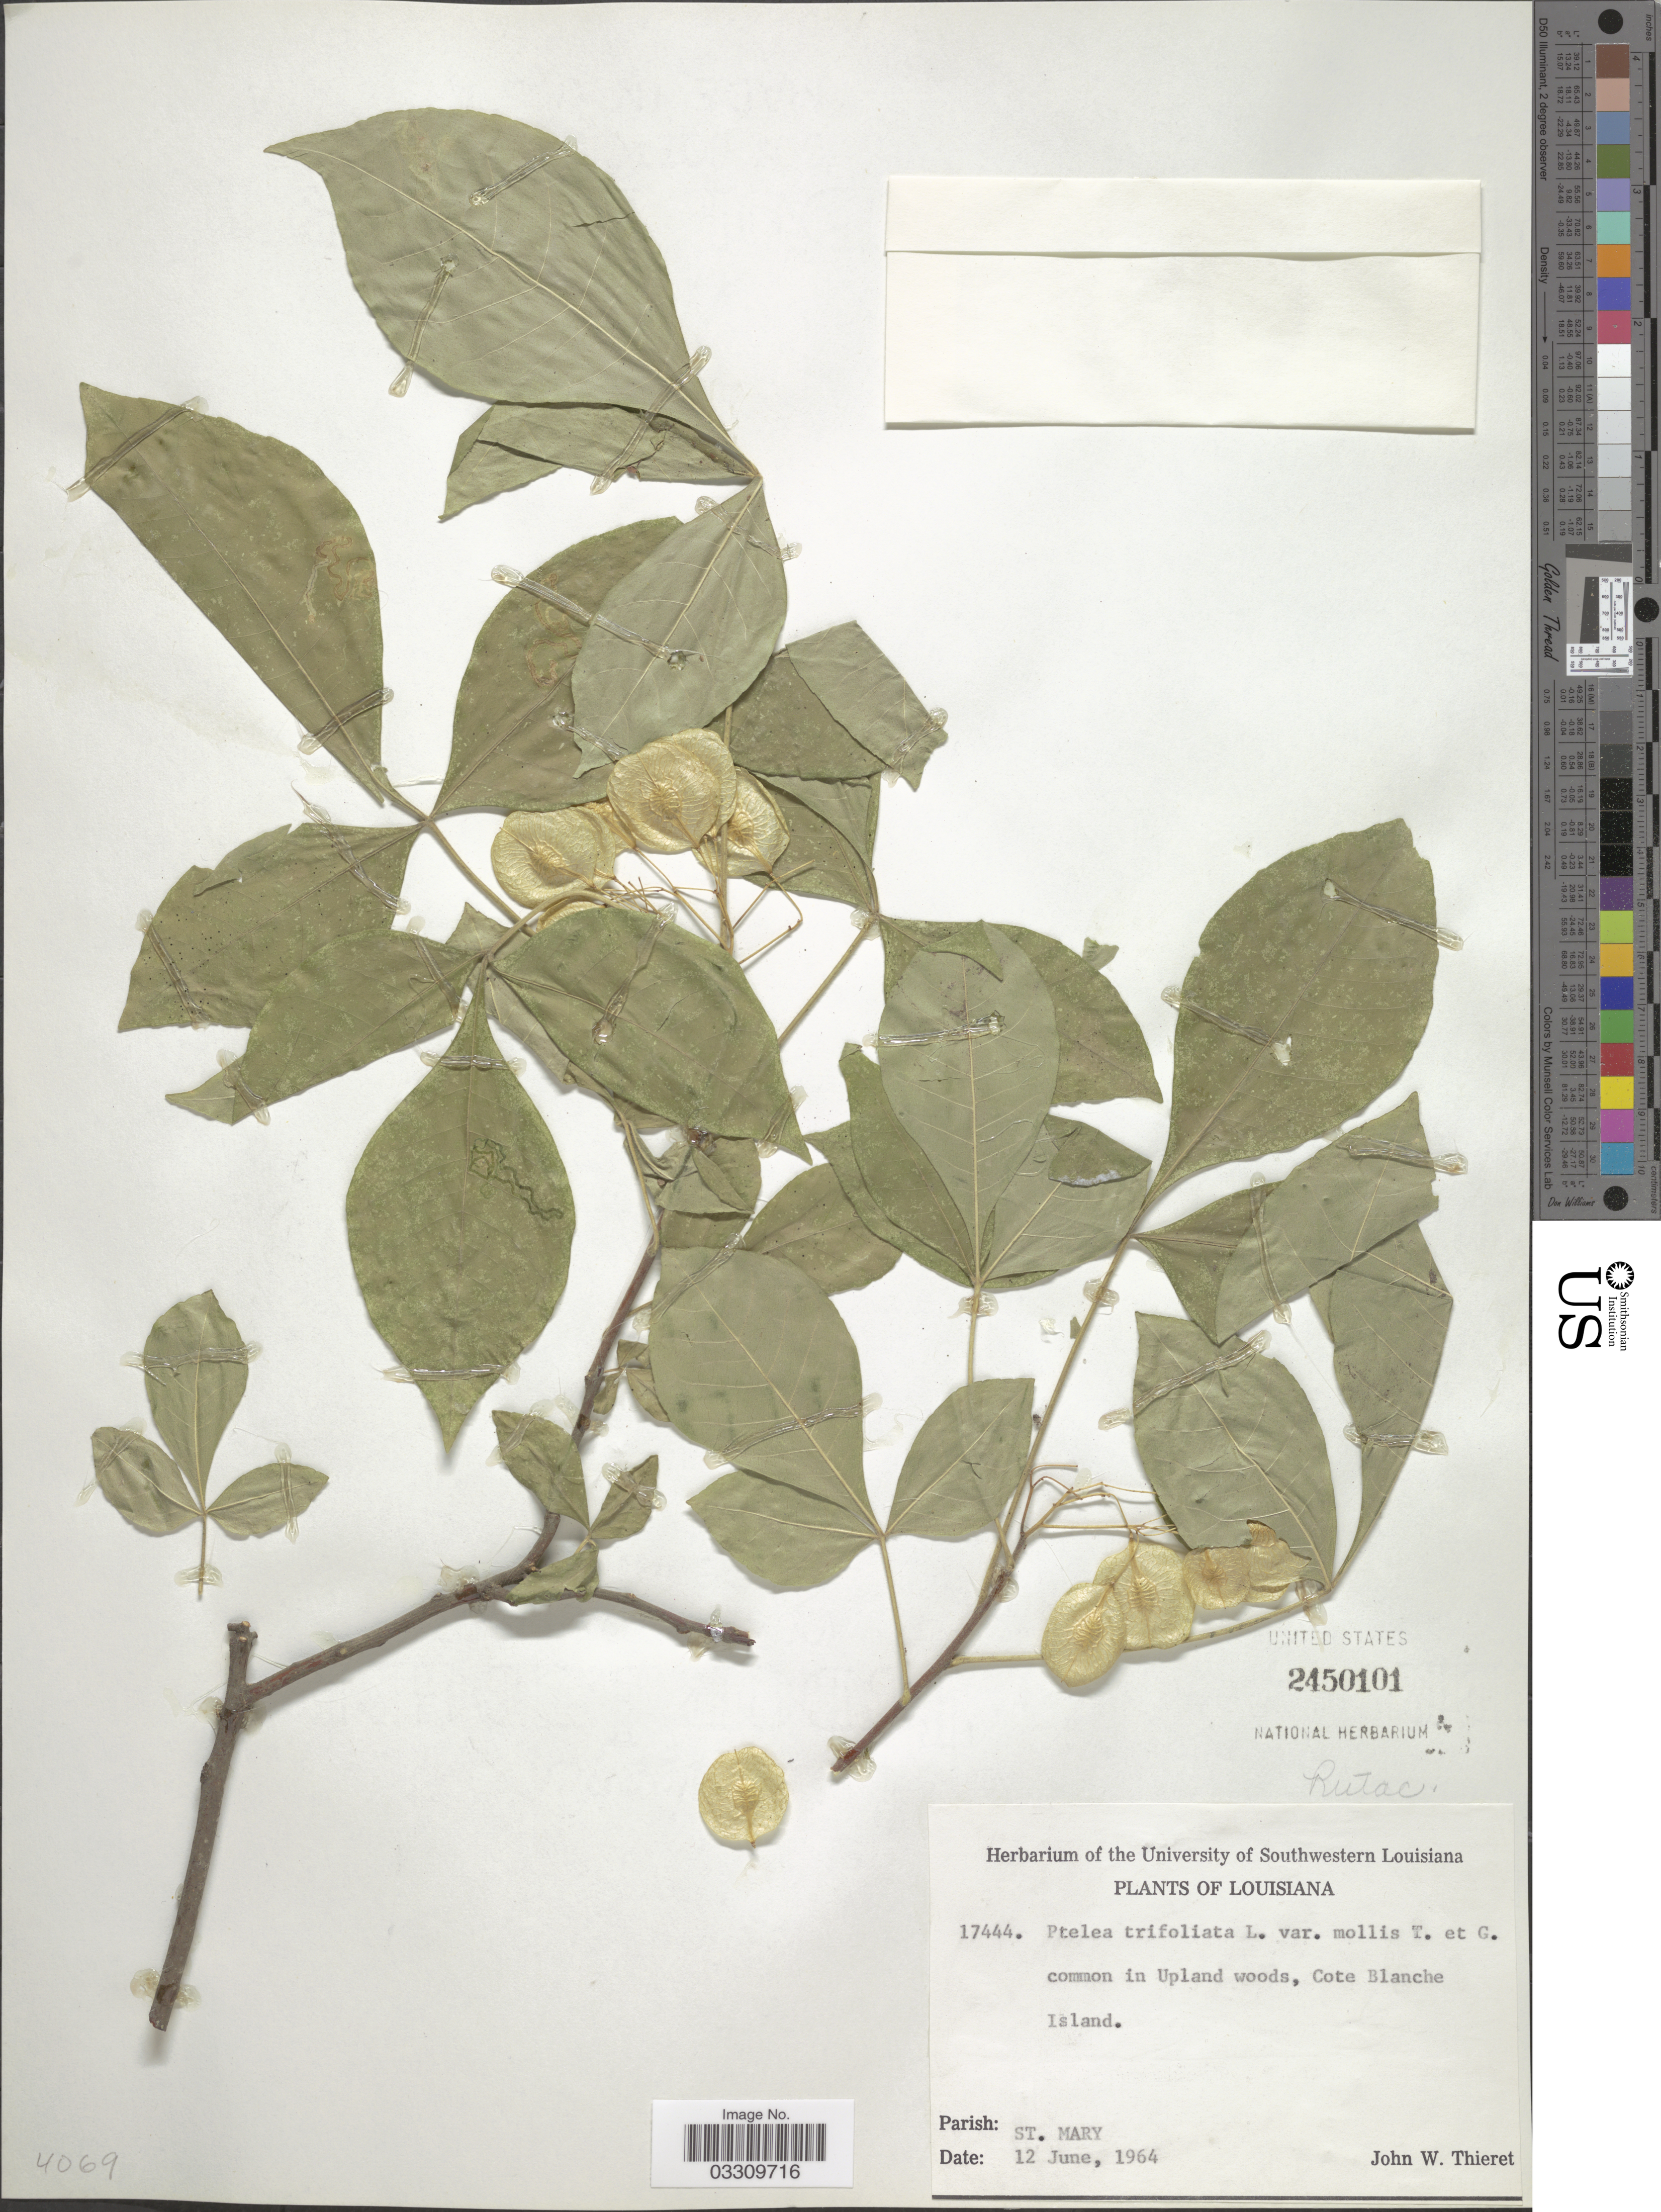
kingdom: Plantae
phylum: Tracheophyta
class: Magnoliopsida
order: Sapindales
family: Rutaceae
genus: Ptelea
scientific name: Ptelea trifoliata var. mollis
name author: Torr. & A. Gray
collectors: J. W. Thieret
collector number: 17444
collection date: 1964-06-12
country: United States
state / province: Louisiana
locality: Cote Blanche Island, Parish: St. Mary.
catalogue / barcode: US 2450101